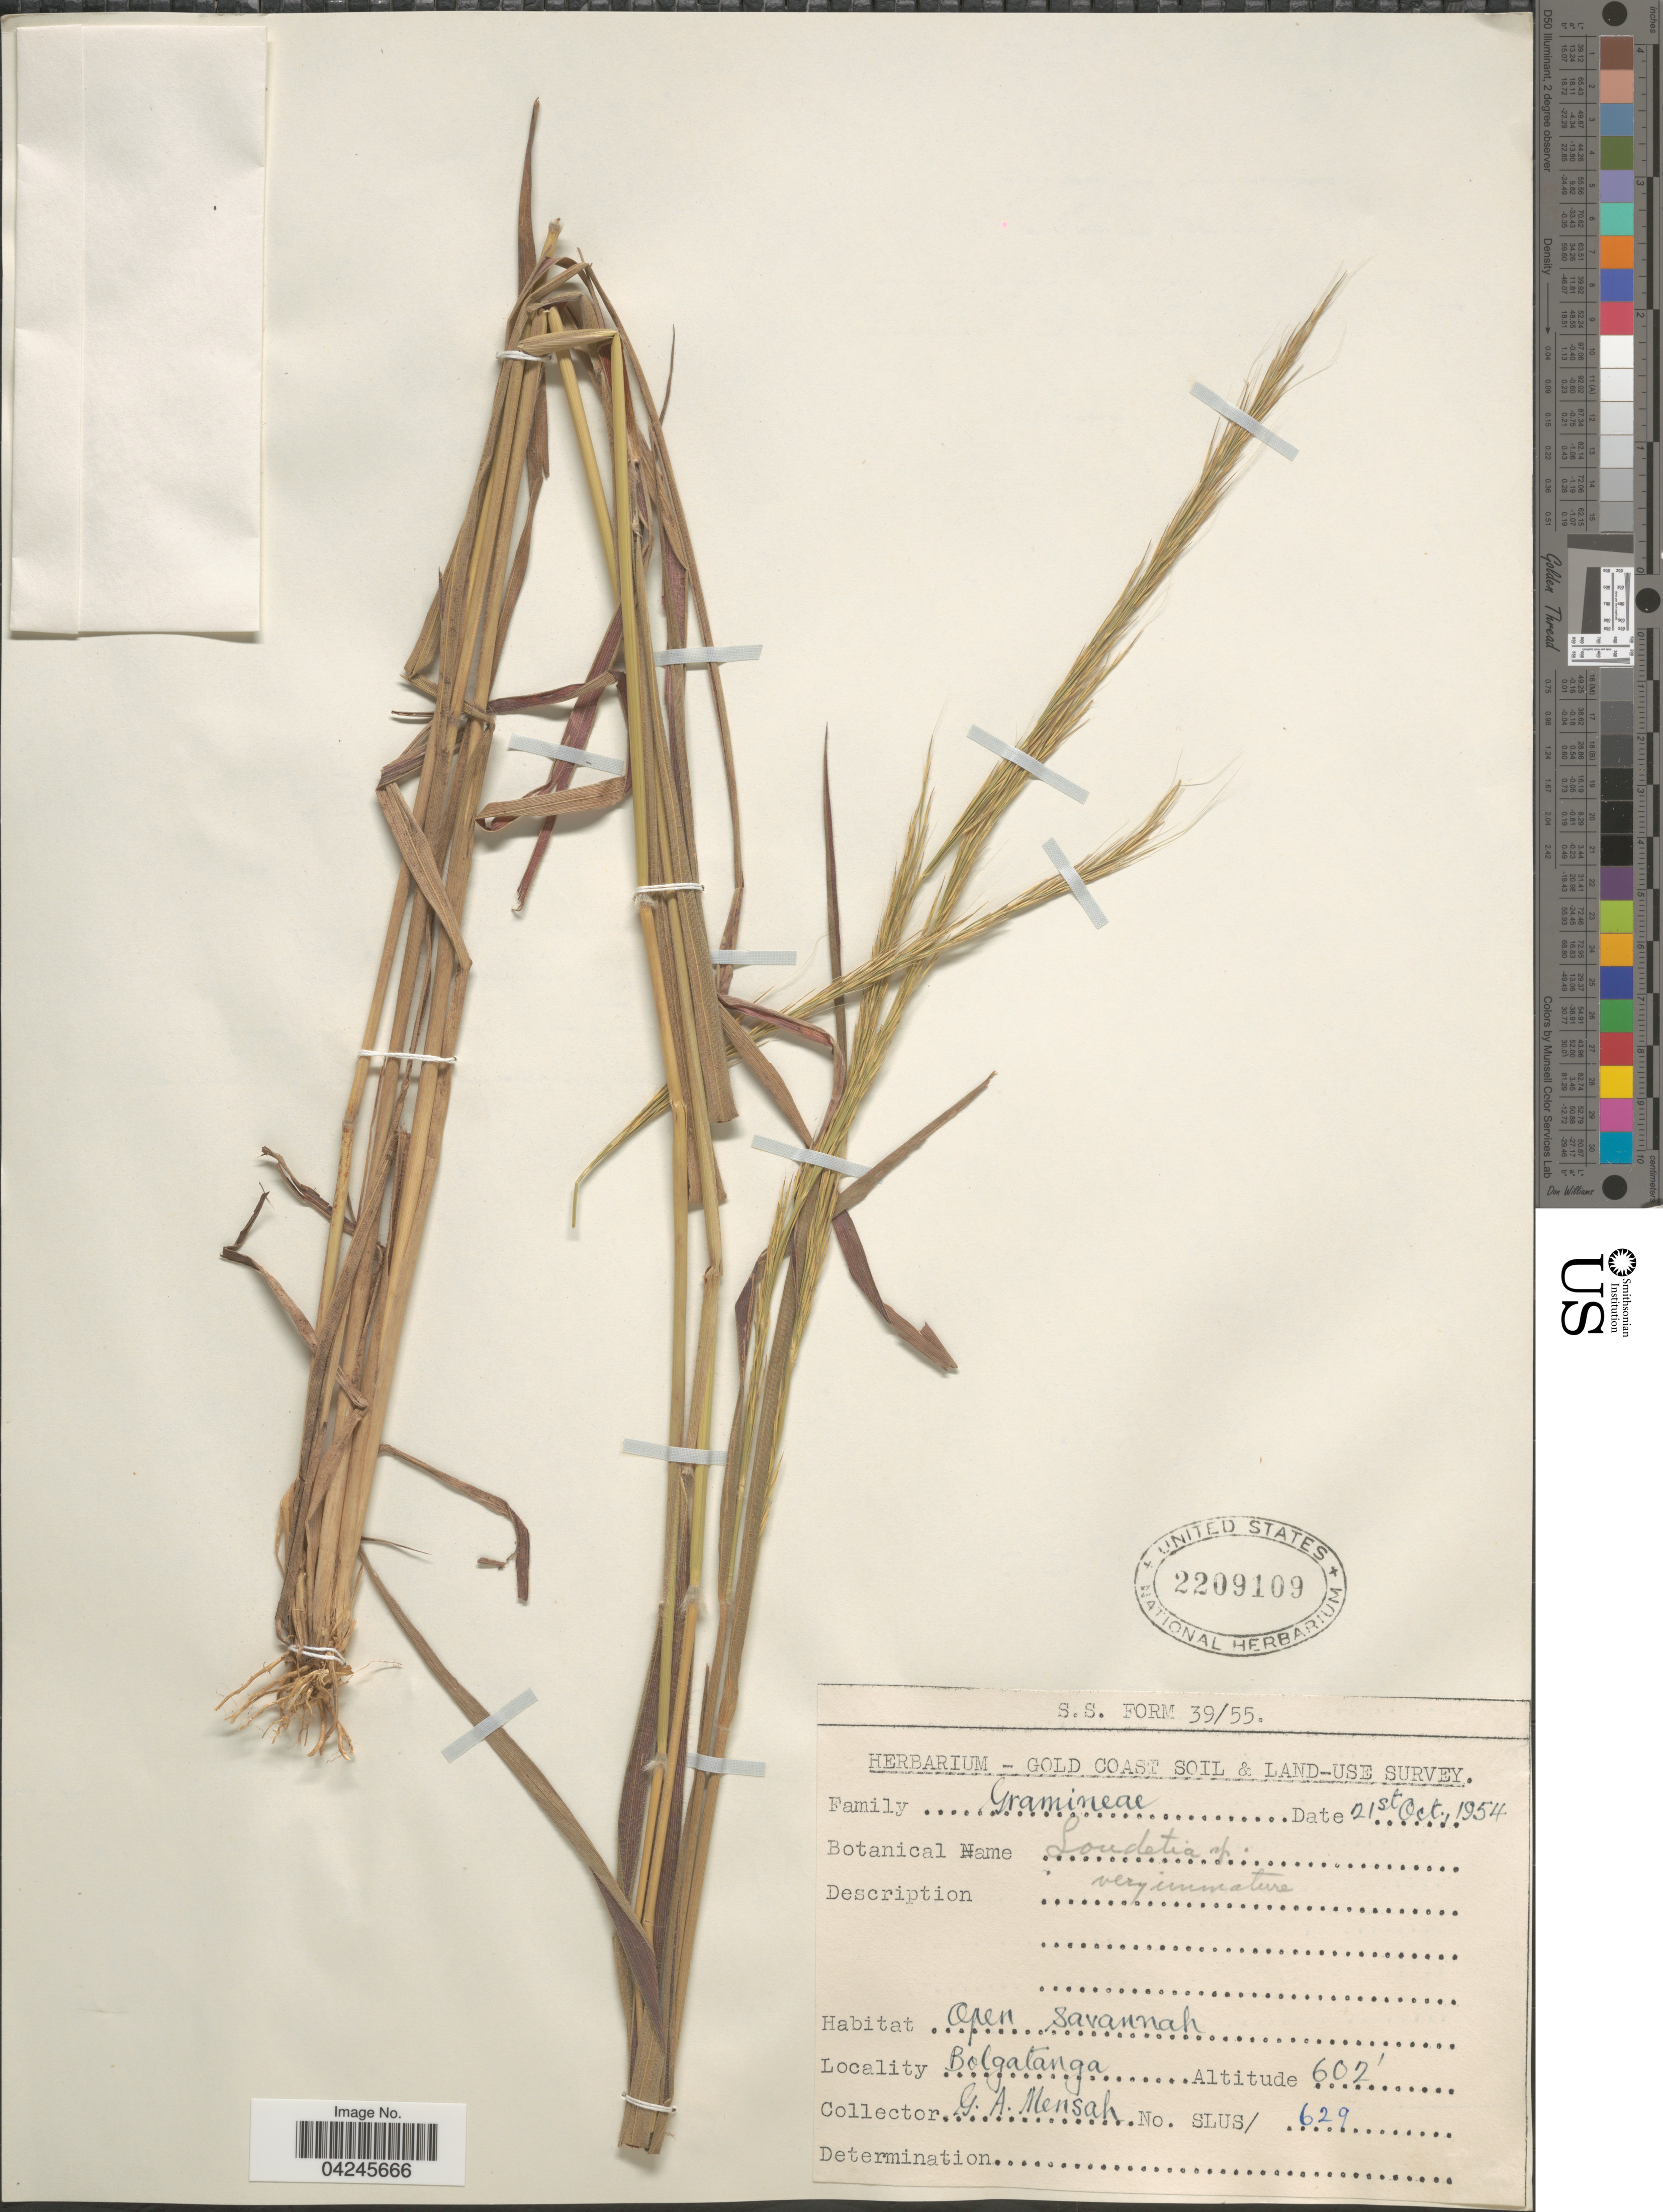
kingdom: Plantae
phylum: Tracheophyta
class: Liliopsida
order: Poales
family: Poaceae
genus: Loudetia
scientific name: Loudetia hordeiformis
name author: (Stapf) C. E. Hubb.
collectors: G. Mensah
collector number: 629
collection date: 1954-10-21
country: Ghana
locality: Gold Coast Soil & Land-use Survey. Bolgatanga.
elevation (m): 183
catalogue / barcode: US 2209109